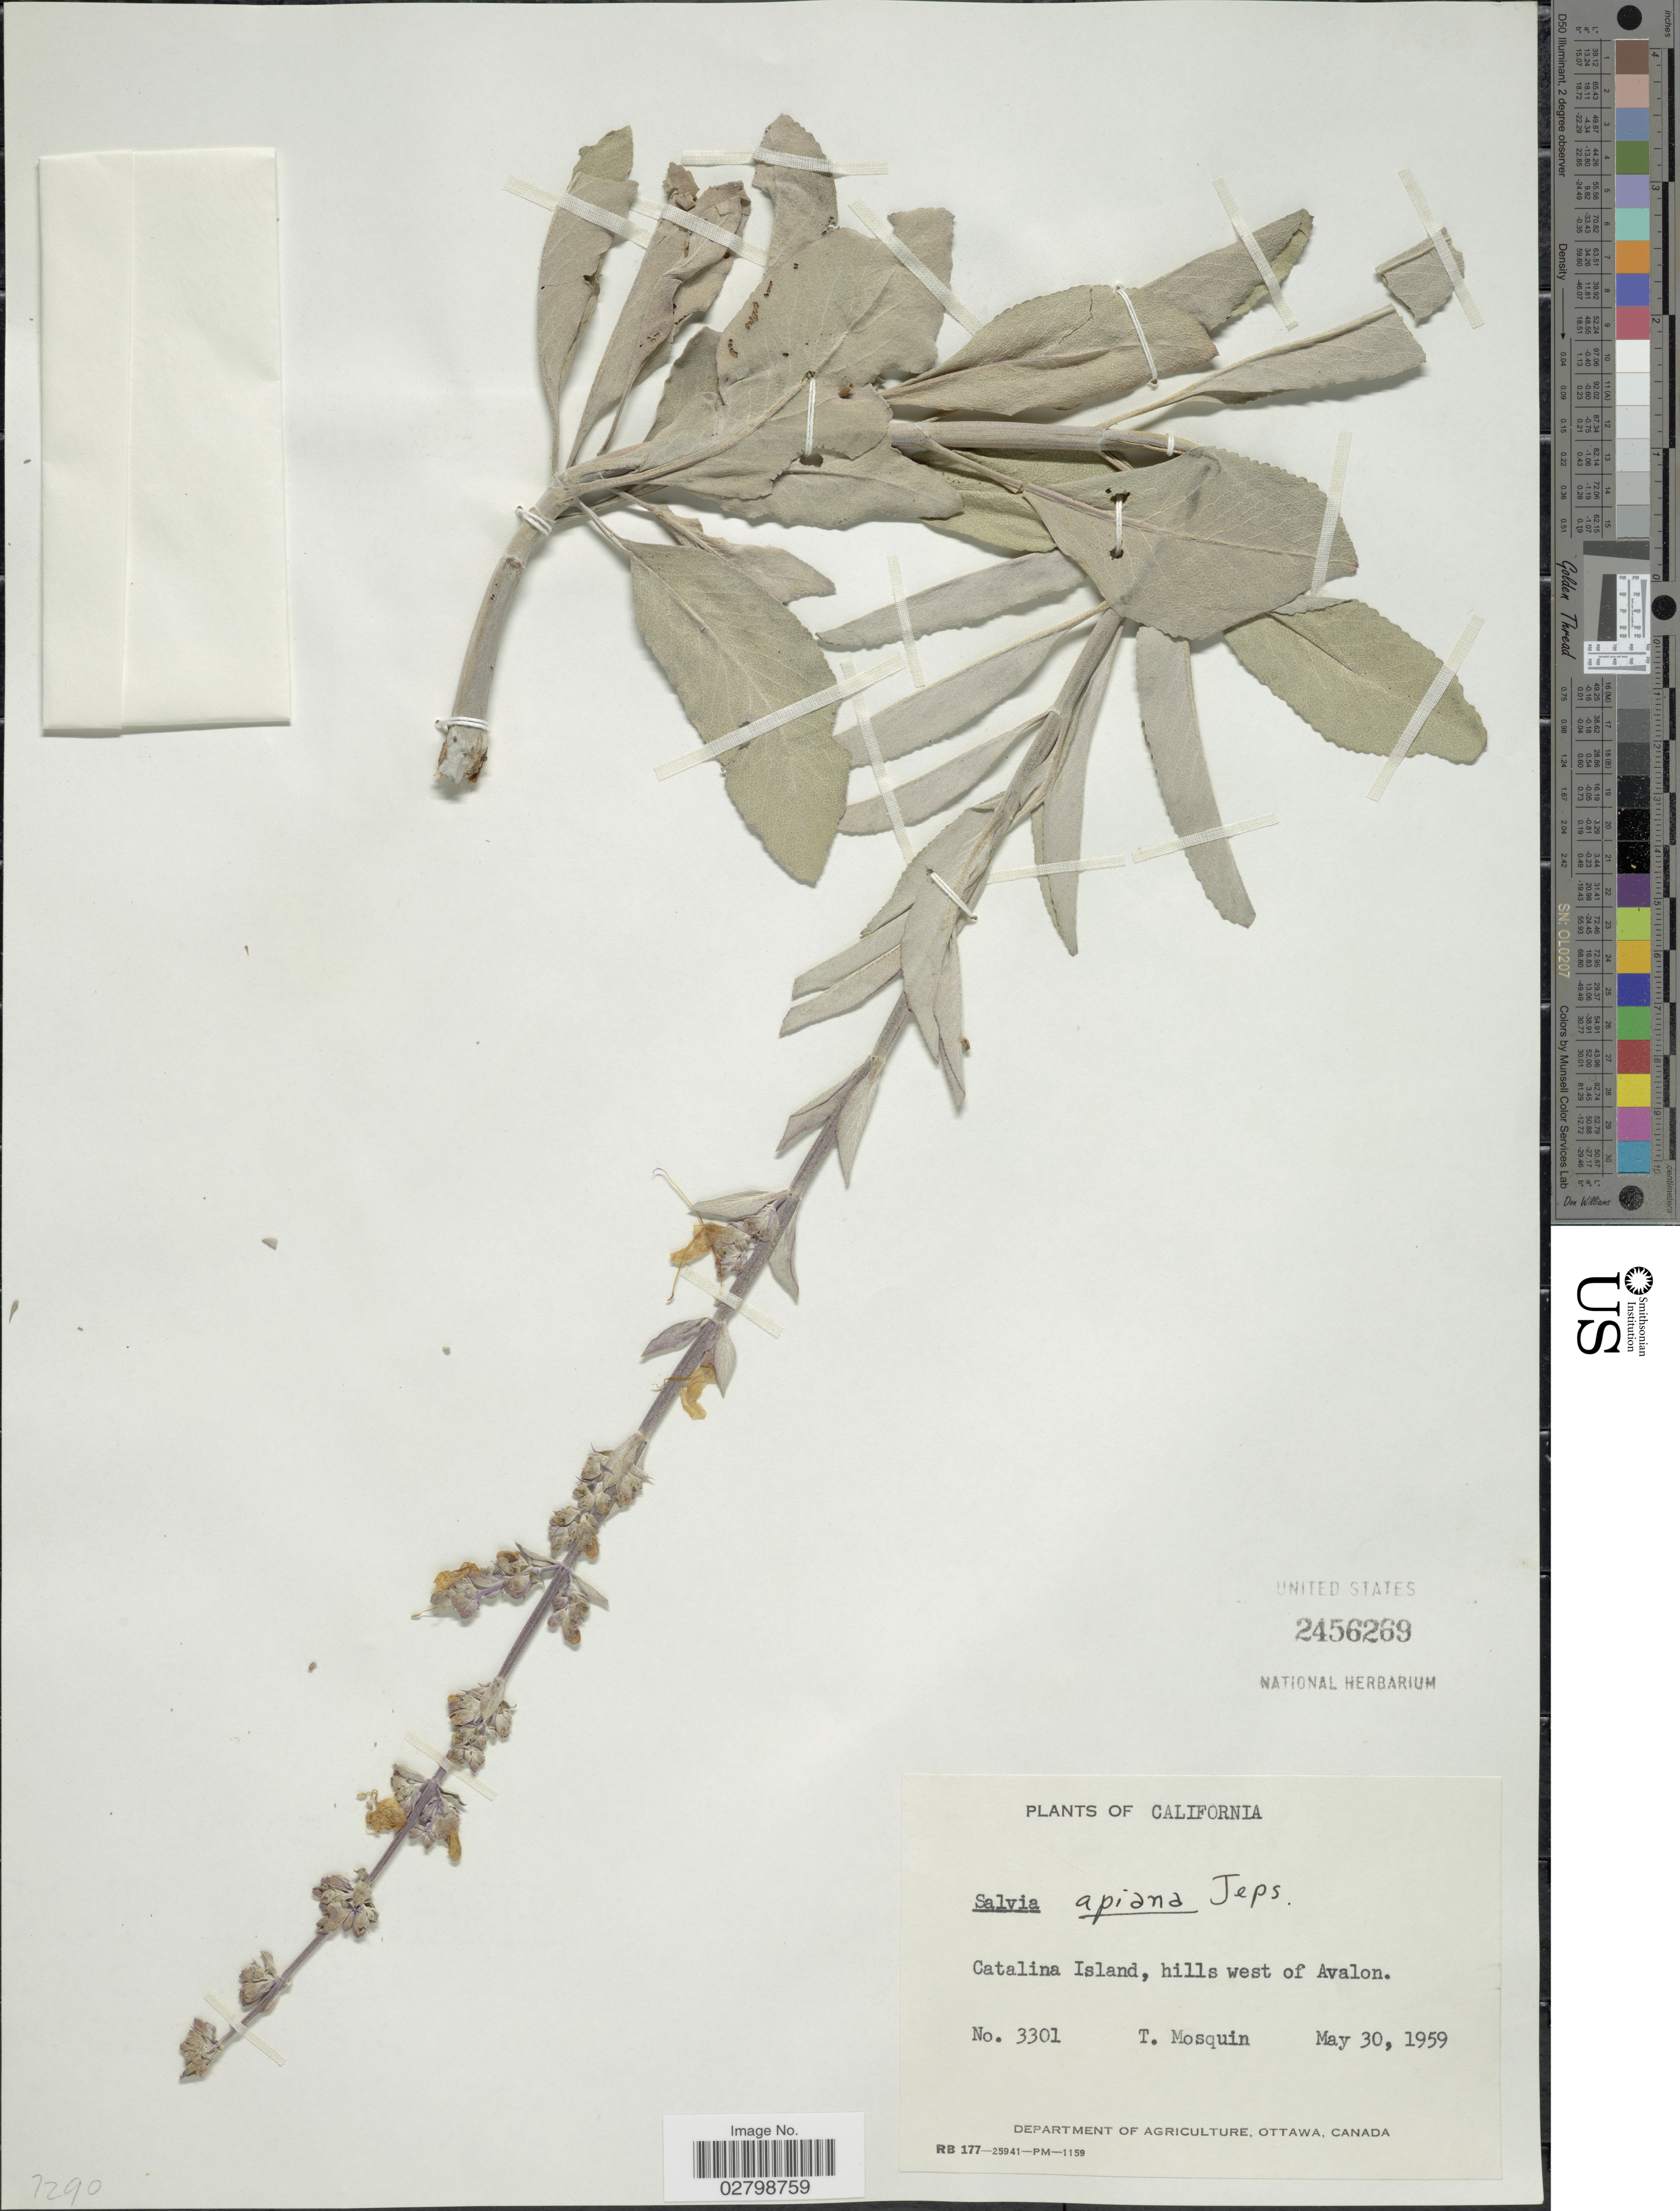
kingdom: Plantae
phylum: Tracheophyta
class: Magnoliopsida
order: Lamiales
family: Lamiaceae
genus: Salvia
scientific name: Salvia apiana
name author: Jeps.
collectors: T. Mosquin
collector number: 3301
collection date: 1959-05-30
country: United States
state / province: California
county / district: Los Angeles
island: Santa Catalina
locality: Catalina Island, hills west of Avalon.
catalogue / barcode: US 2456269